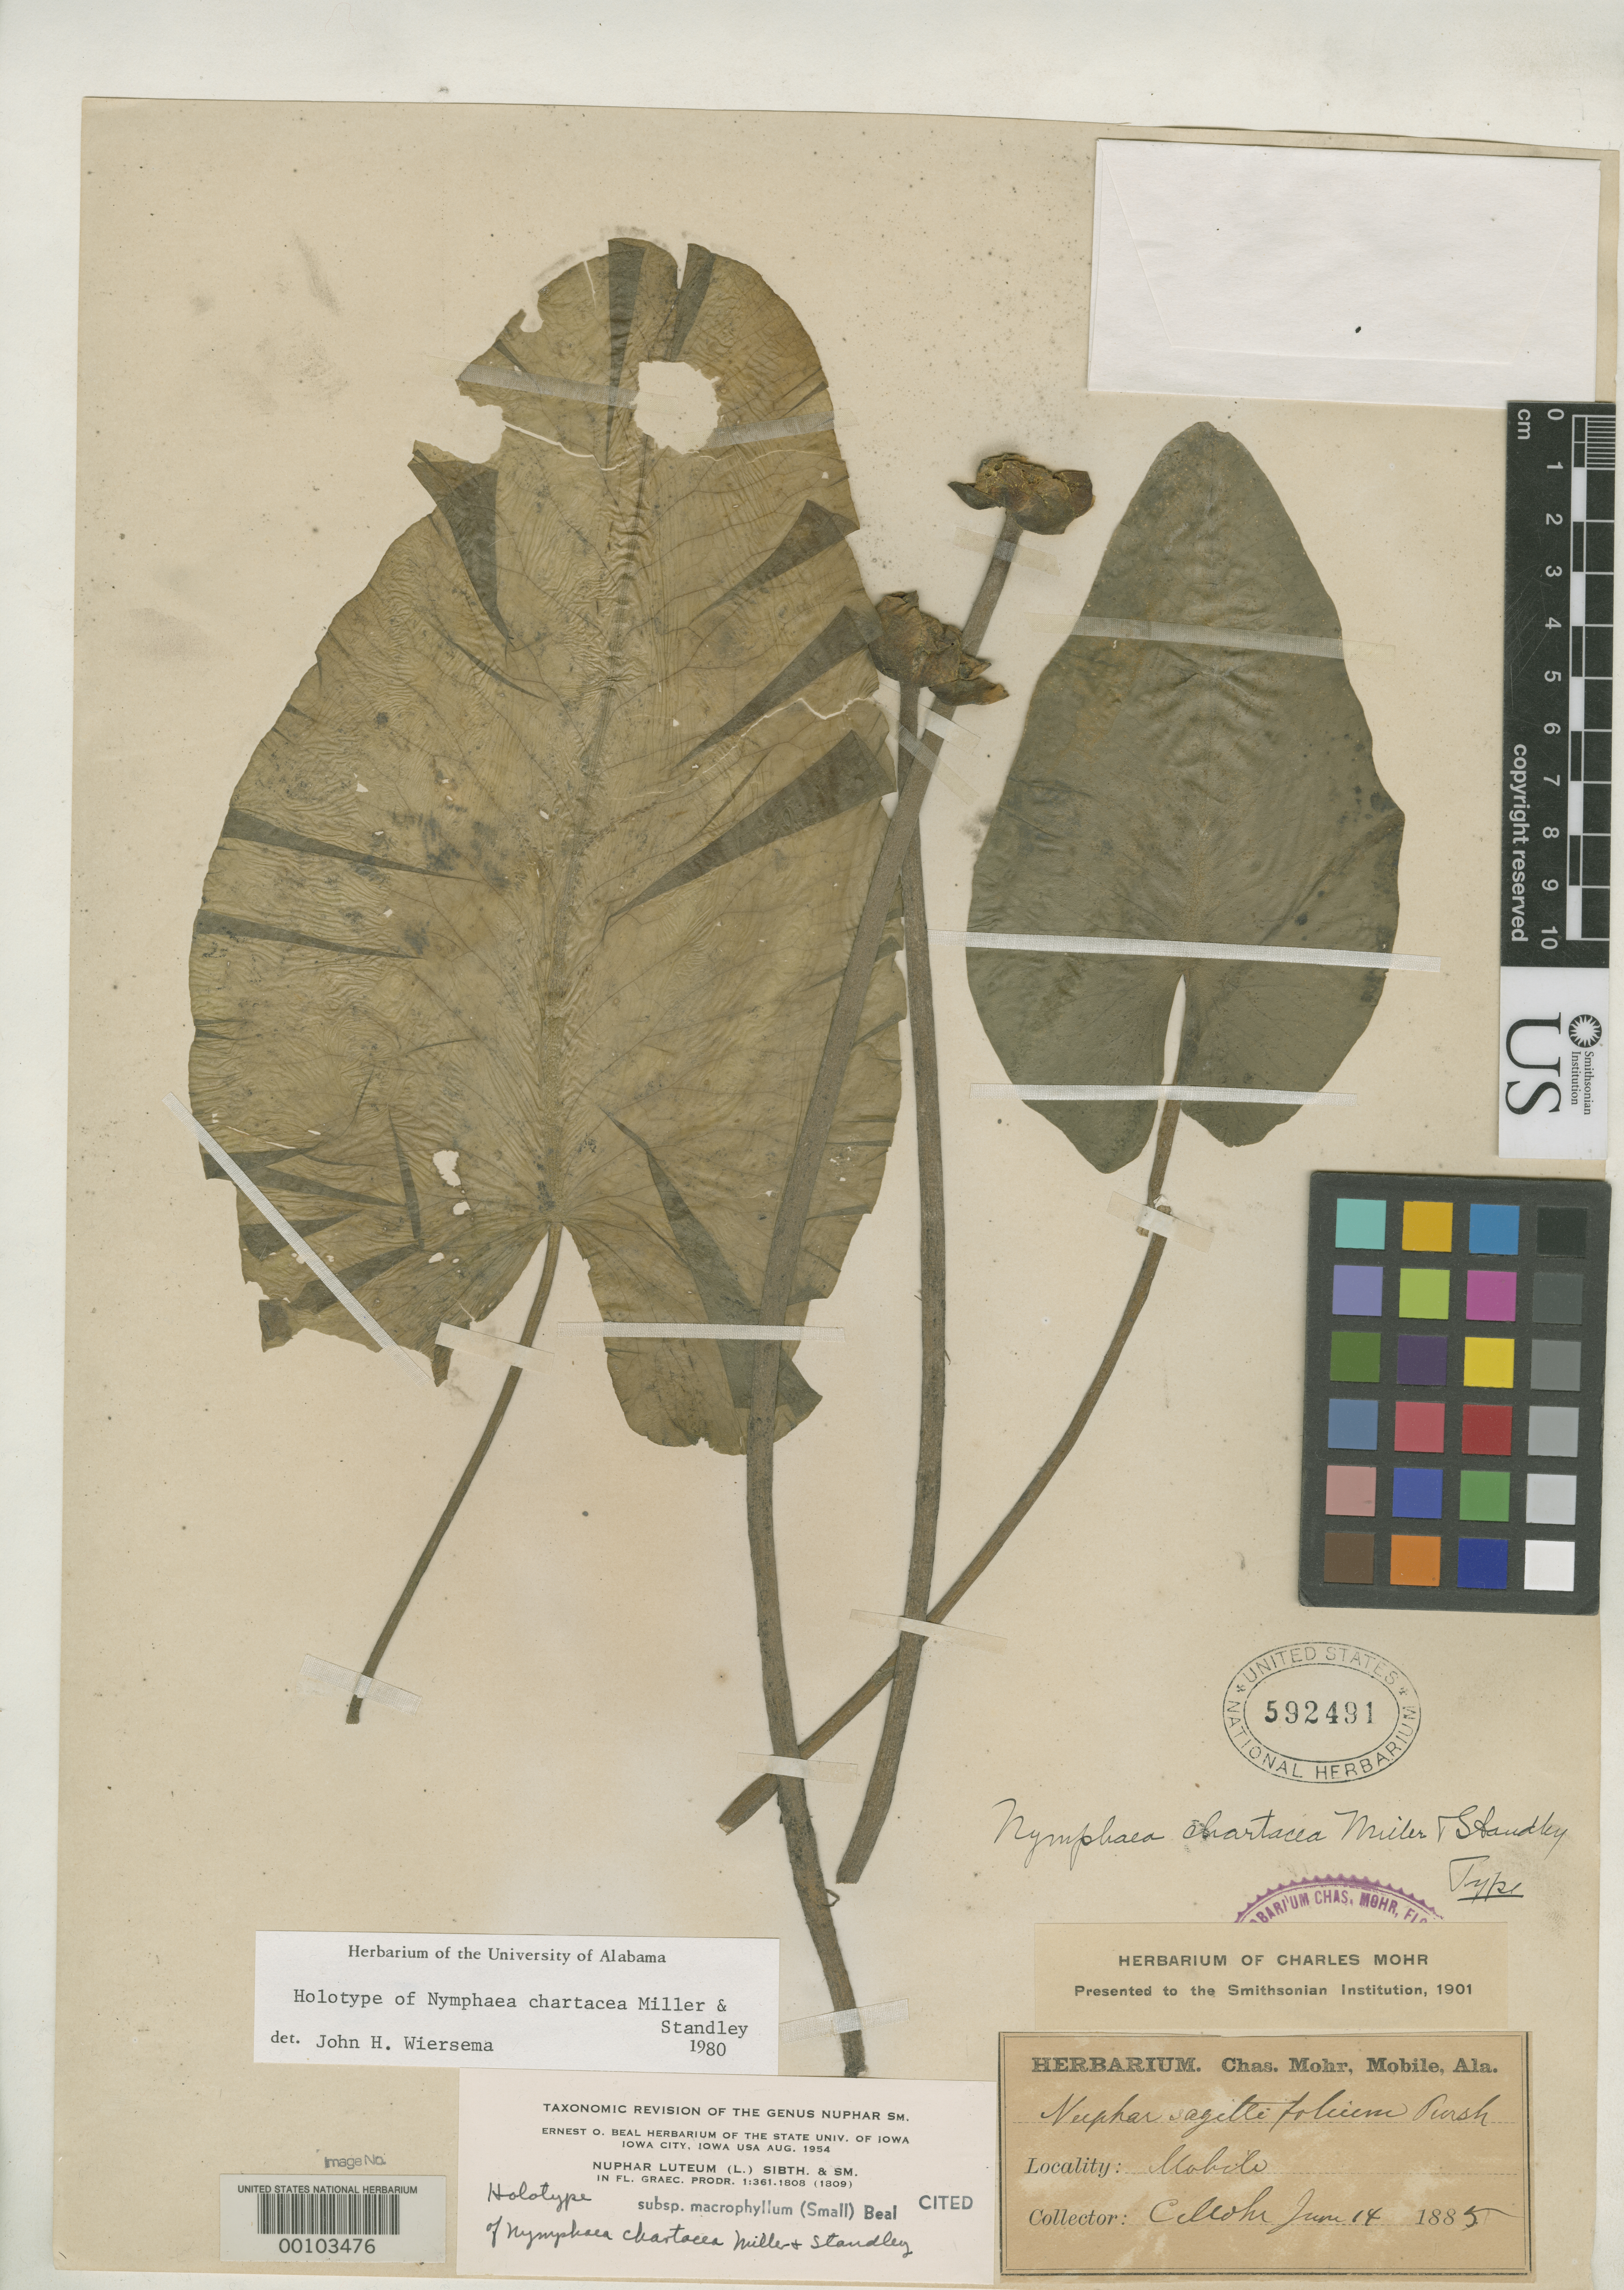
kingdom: Plantae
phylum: Tracheophyta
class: Magnoliopsida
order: Nymphaeales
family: Nymphaeaceae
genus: Nymphaea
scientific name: Nymphaea chartacea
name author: G.S. Mill. & Standl.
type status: Holotype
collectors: C. T. Mohr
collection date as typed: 14 Jun 1885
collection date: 1885-06-14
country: United States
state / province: Alabama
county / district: Mobile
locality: Mobile.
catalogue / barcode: US 592491